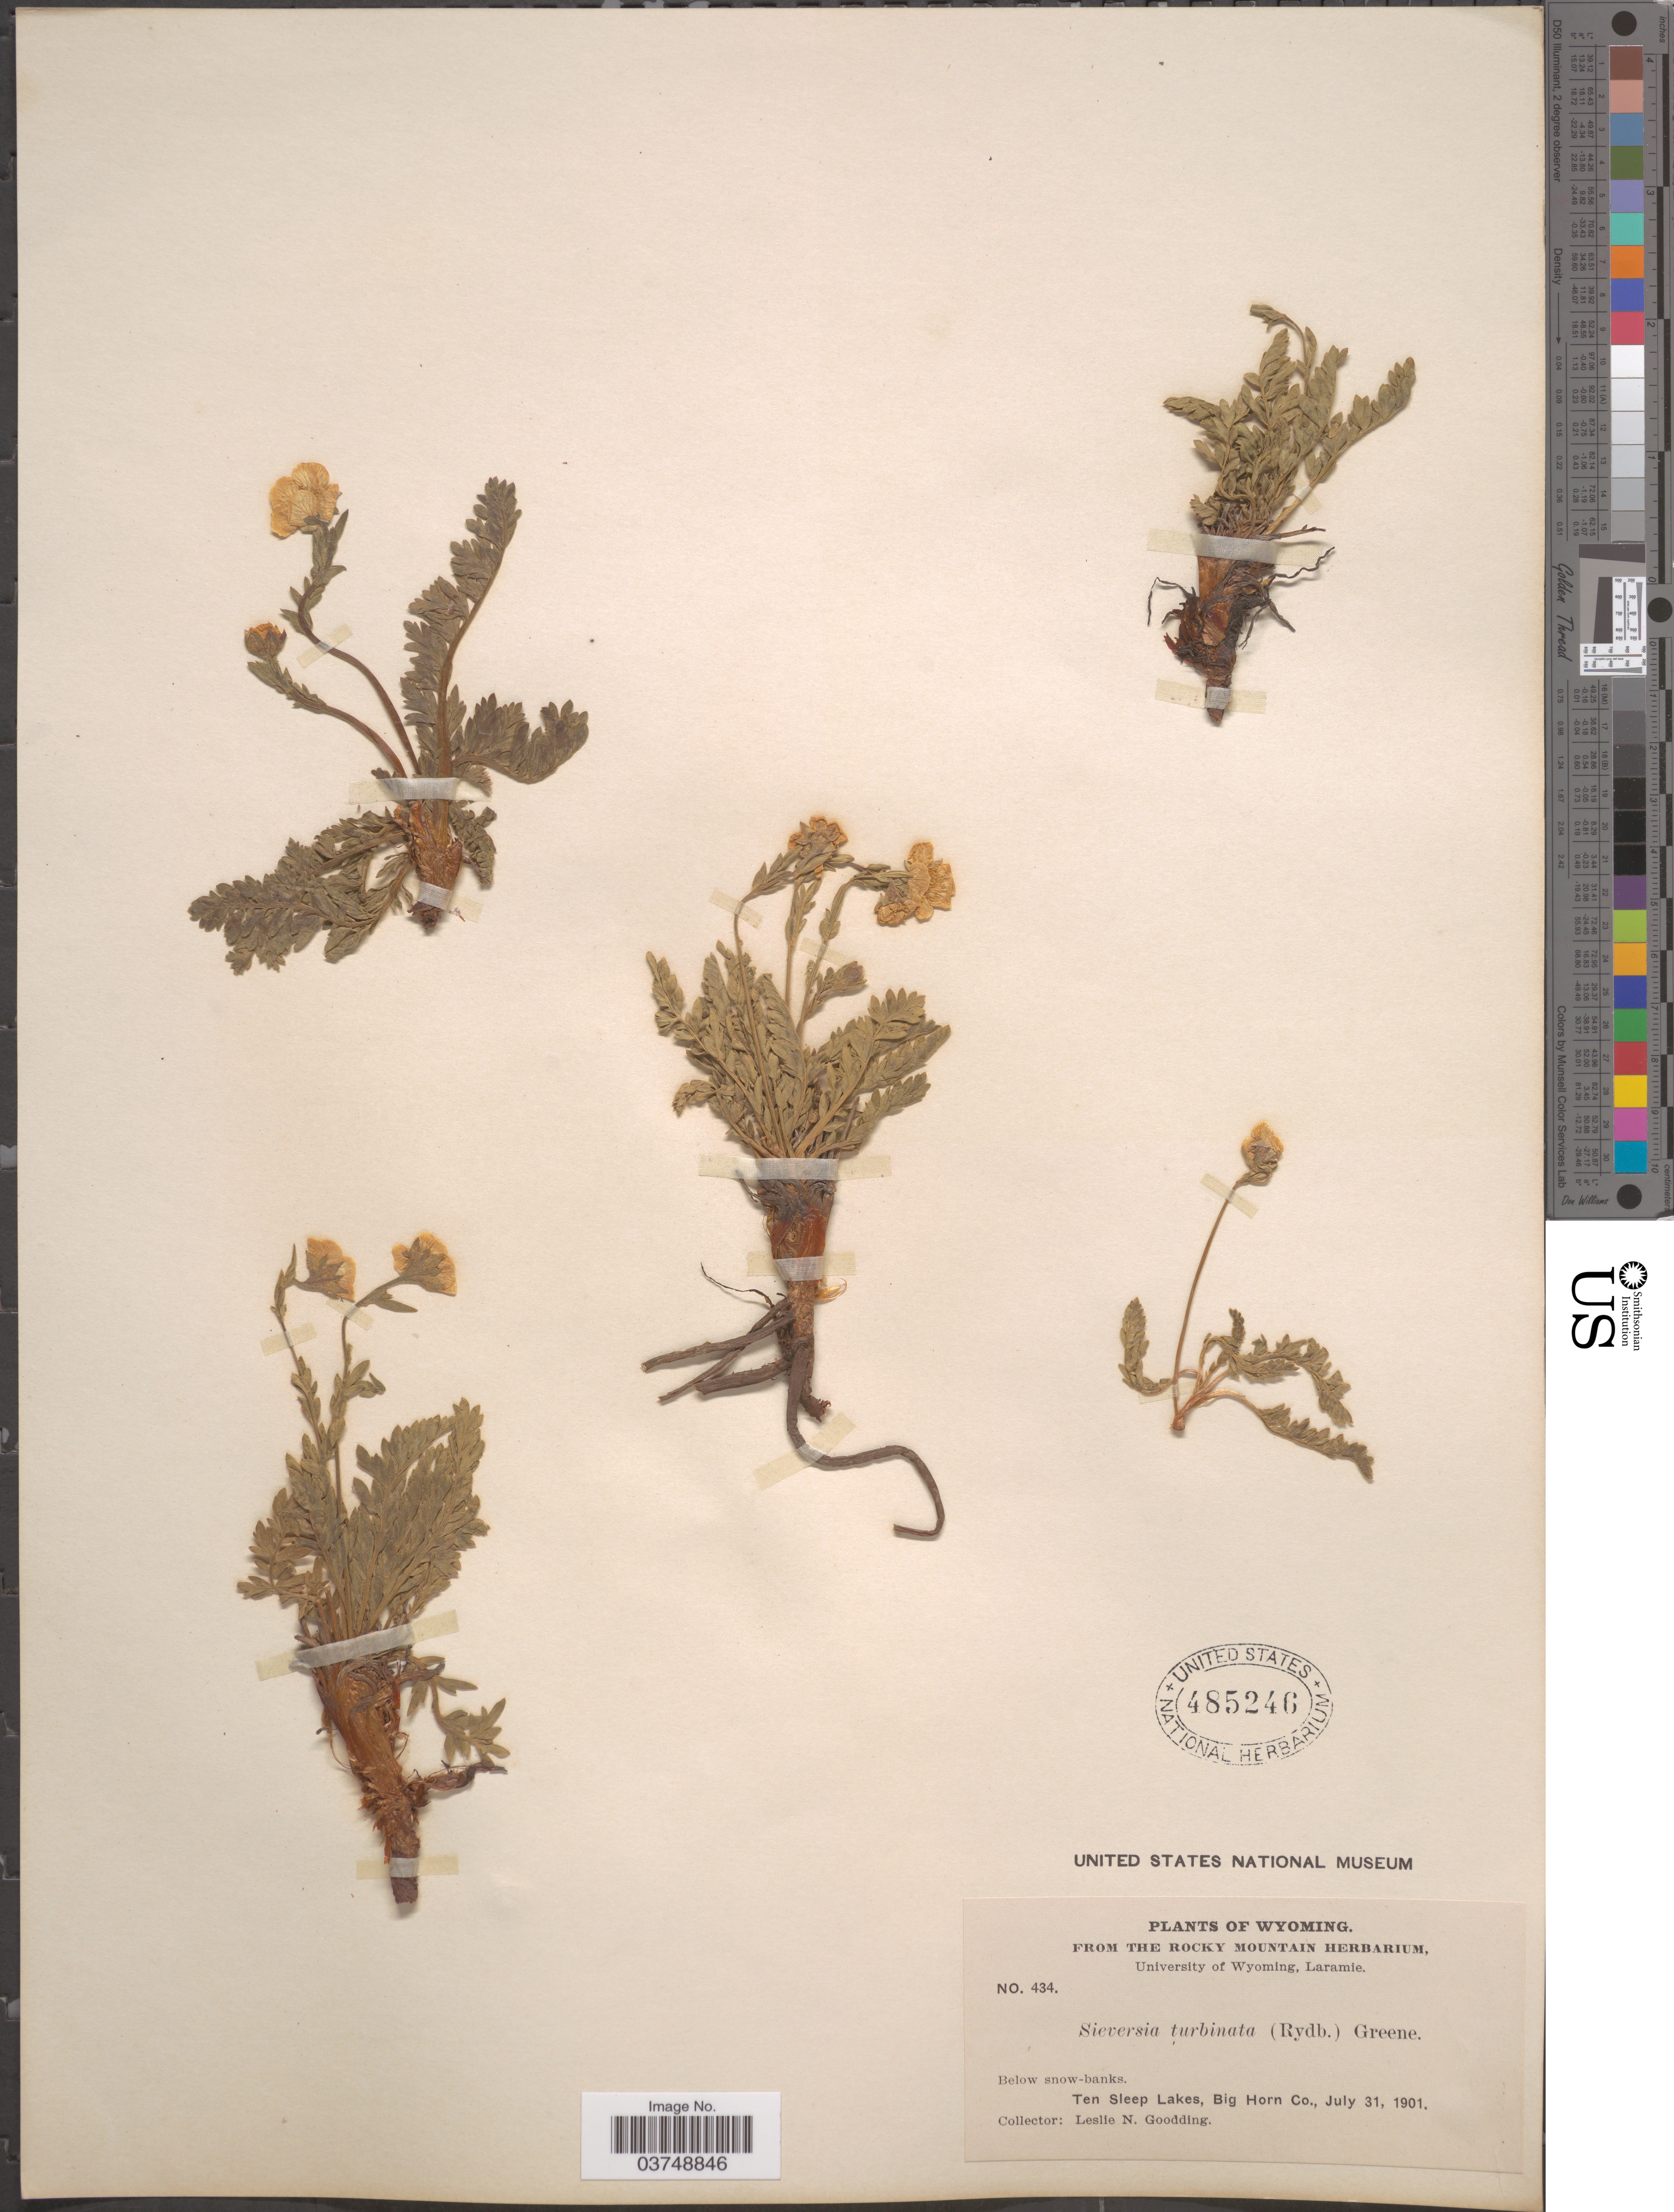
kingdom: Plantae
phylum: Tracheophyta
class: Magnoliopsida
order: Rosales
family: Rosaceae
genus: Geum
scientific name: Geum rossii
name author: (R. Br.) Ser.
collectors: L. N. Goodding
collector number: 434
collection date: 1901-07-31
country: United States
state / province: Wyoming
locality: Ten Sleep Lakes, Big Horn Co.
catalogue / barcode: US 485246